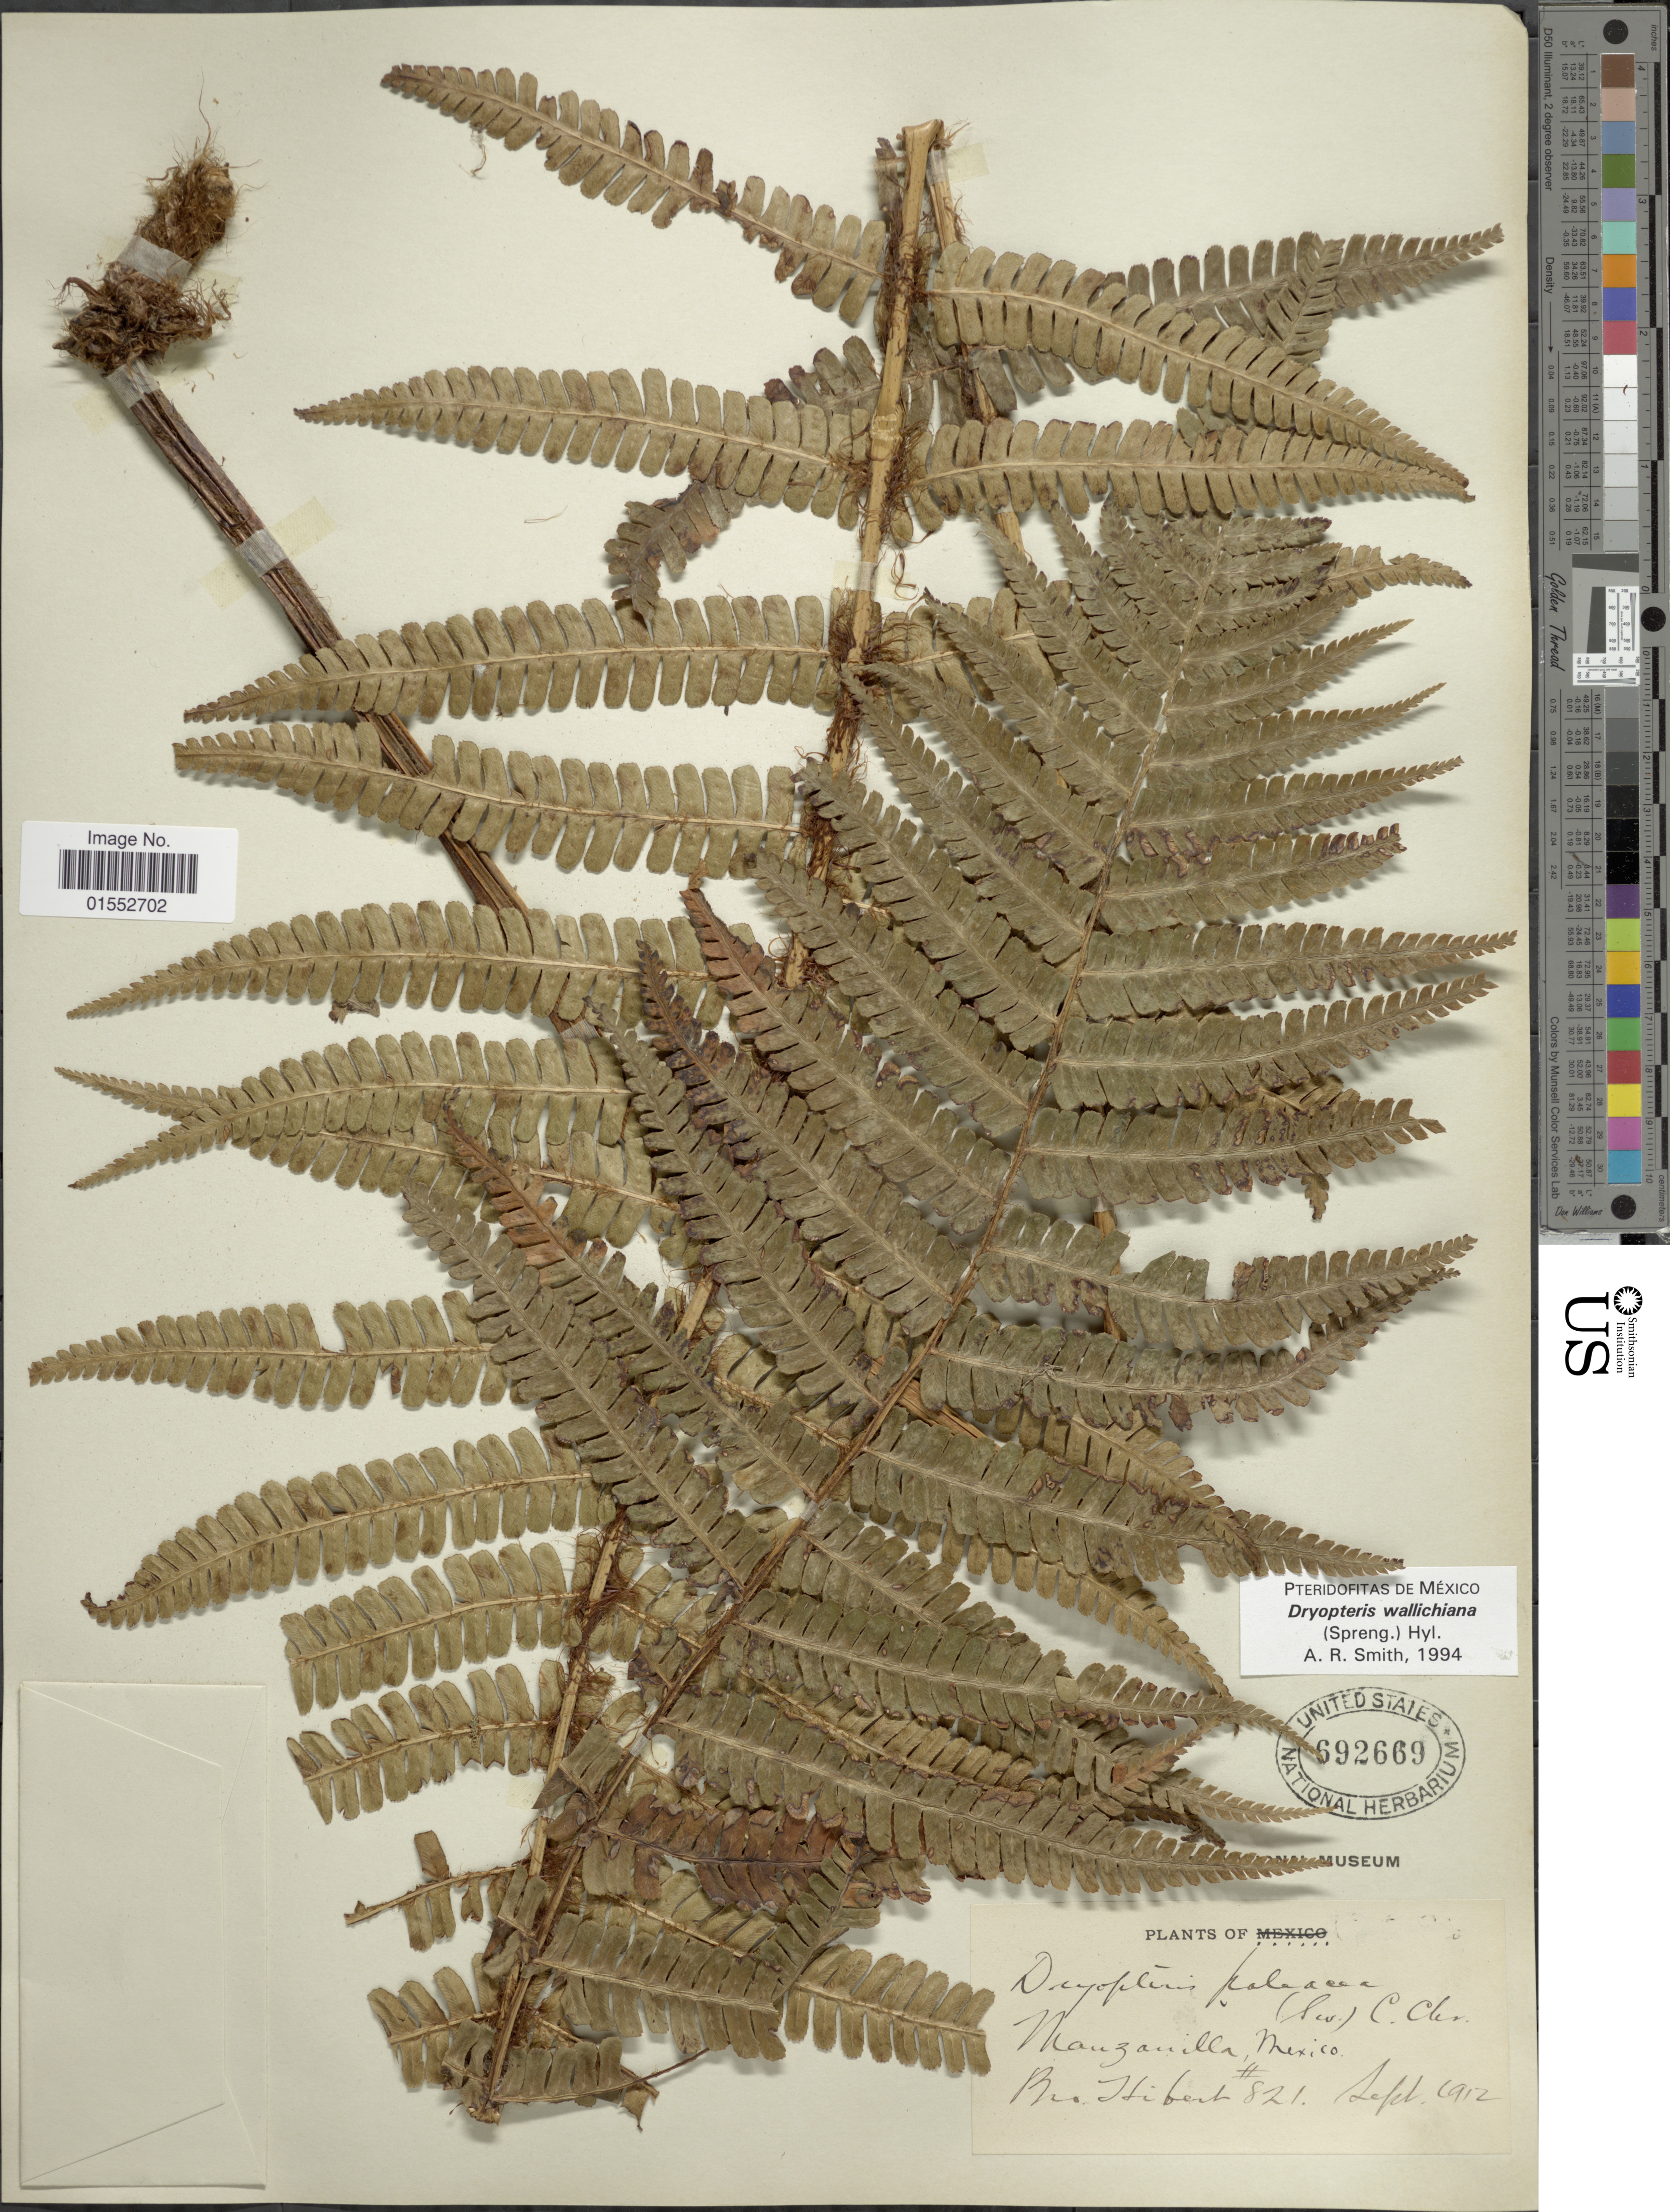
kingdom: Plantae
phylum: Tracheophyta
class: Polypodiopsida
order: Polypodiales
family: Dryopteridaceae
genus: Dryopteris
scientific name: Dryopteris wallichiana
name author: (Spreng.) Hyl.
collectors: Hibert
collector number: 821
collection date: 1912-09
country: Mexico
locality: Manzanilla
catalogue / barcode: US 692669